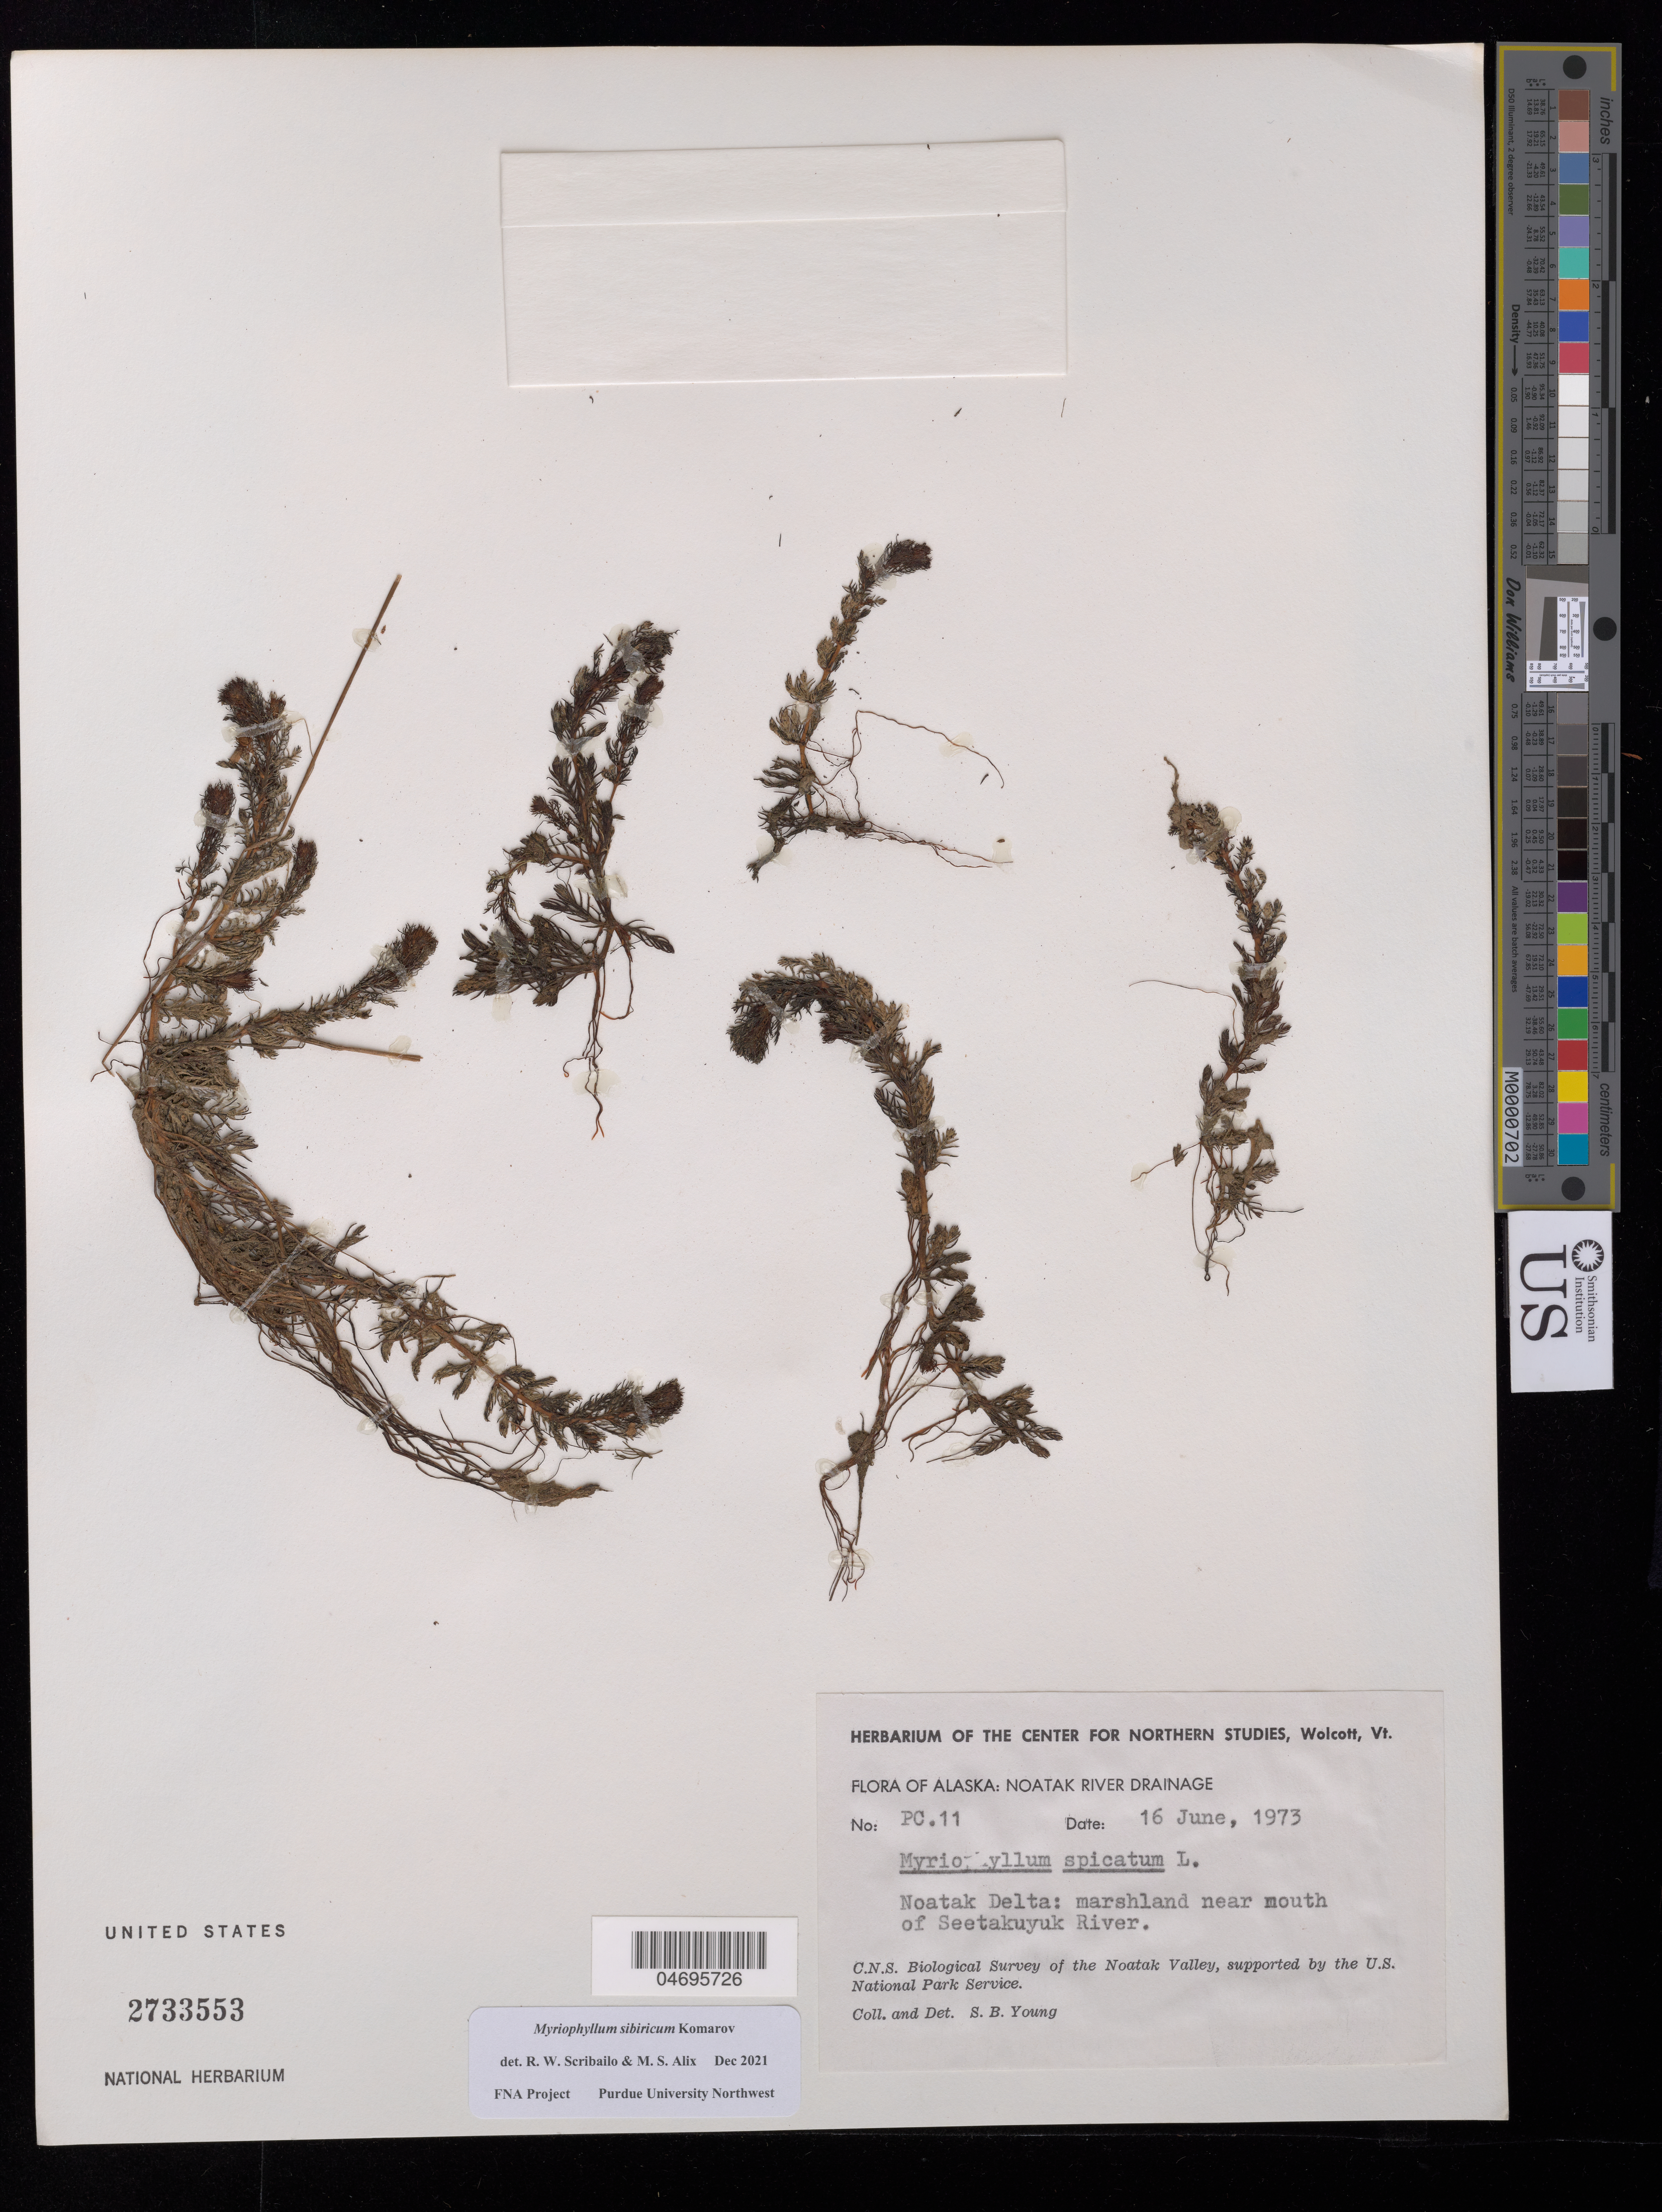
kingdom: Plantae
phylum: Tracheophyta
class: Magnoliopsida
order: Saxifragales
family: Haloragaceae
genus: Myriophyllum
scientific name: Myriophyllum sibiricum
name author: Kom.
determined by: Scribailo, R. W.; Alix, M. S.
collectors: S. Young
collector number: PC.11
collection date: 1973-06-16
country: United States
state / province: Alaska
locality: Noatak River Drainage. Noatak Delta: near mouth of Seetakuyuk River.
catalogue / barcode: US 2733553